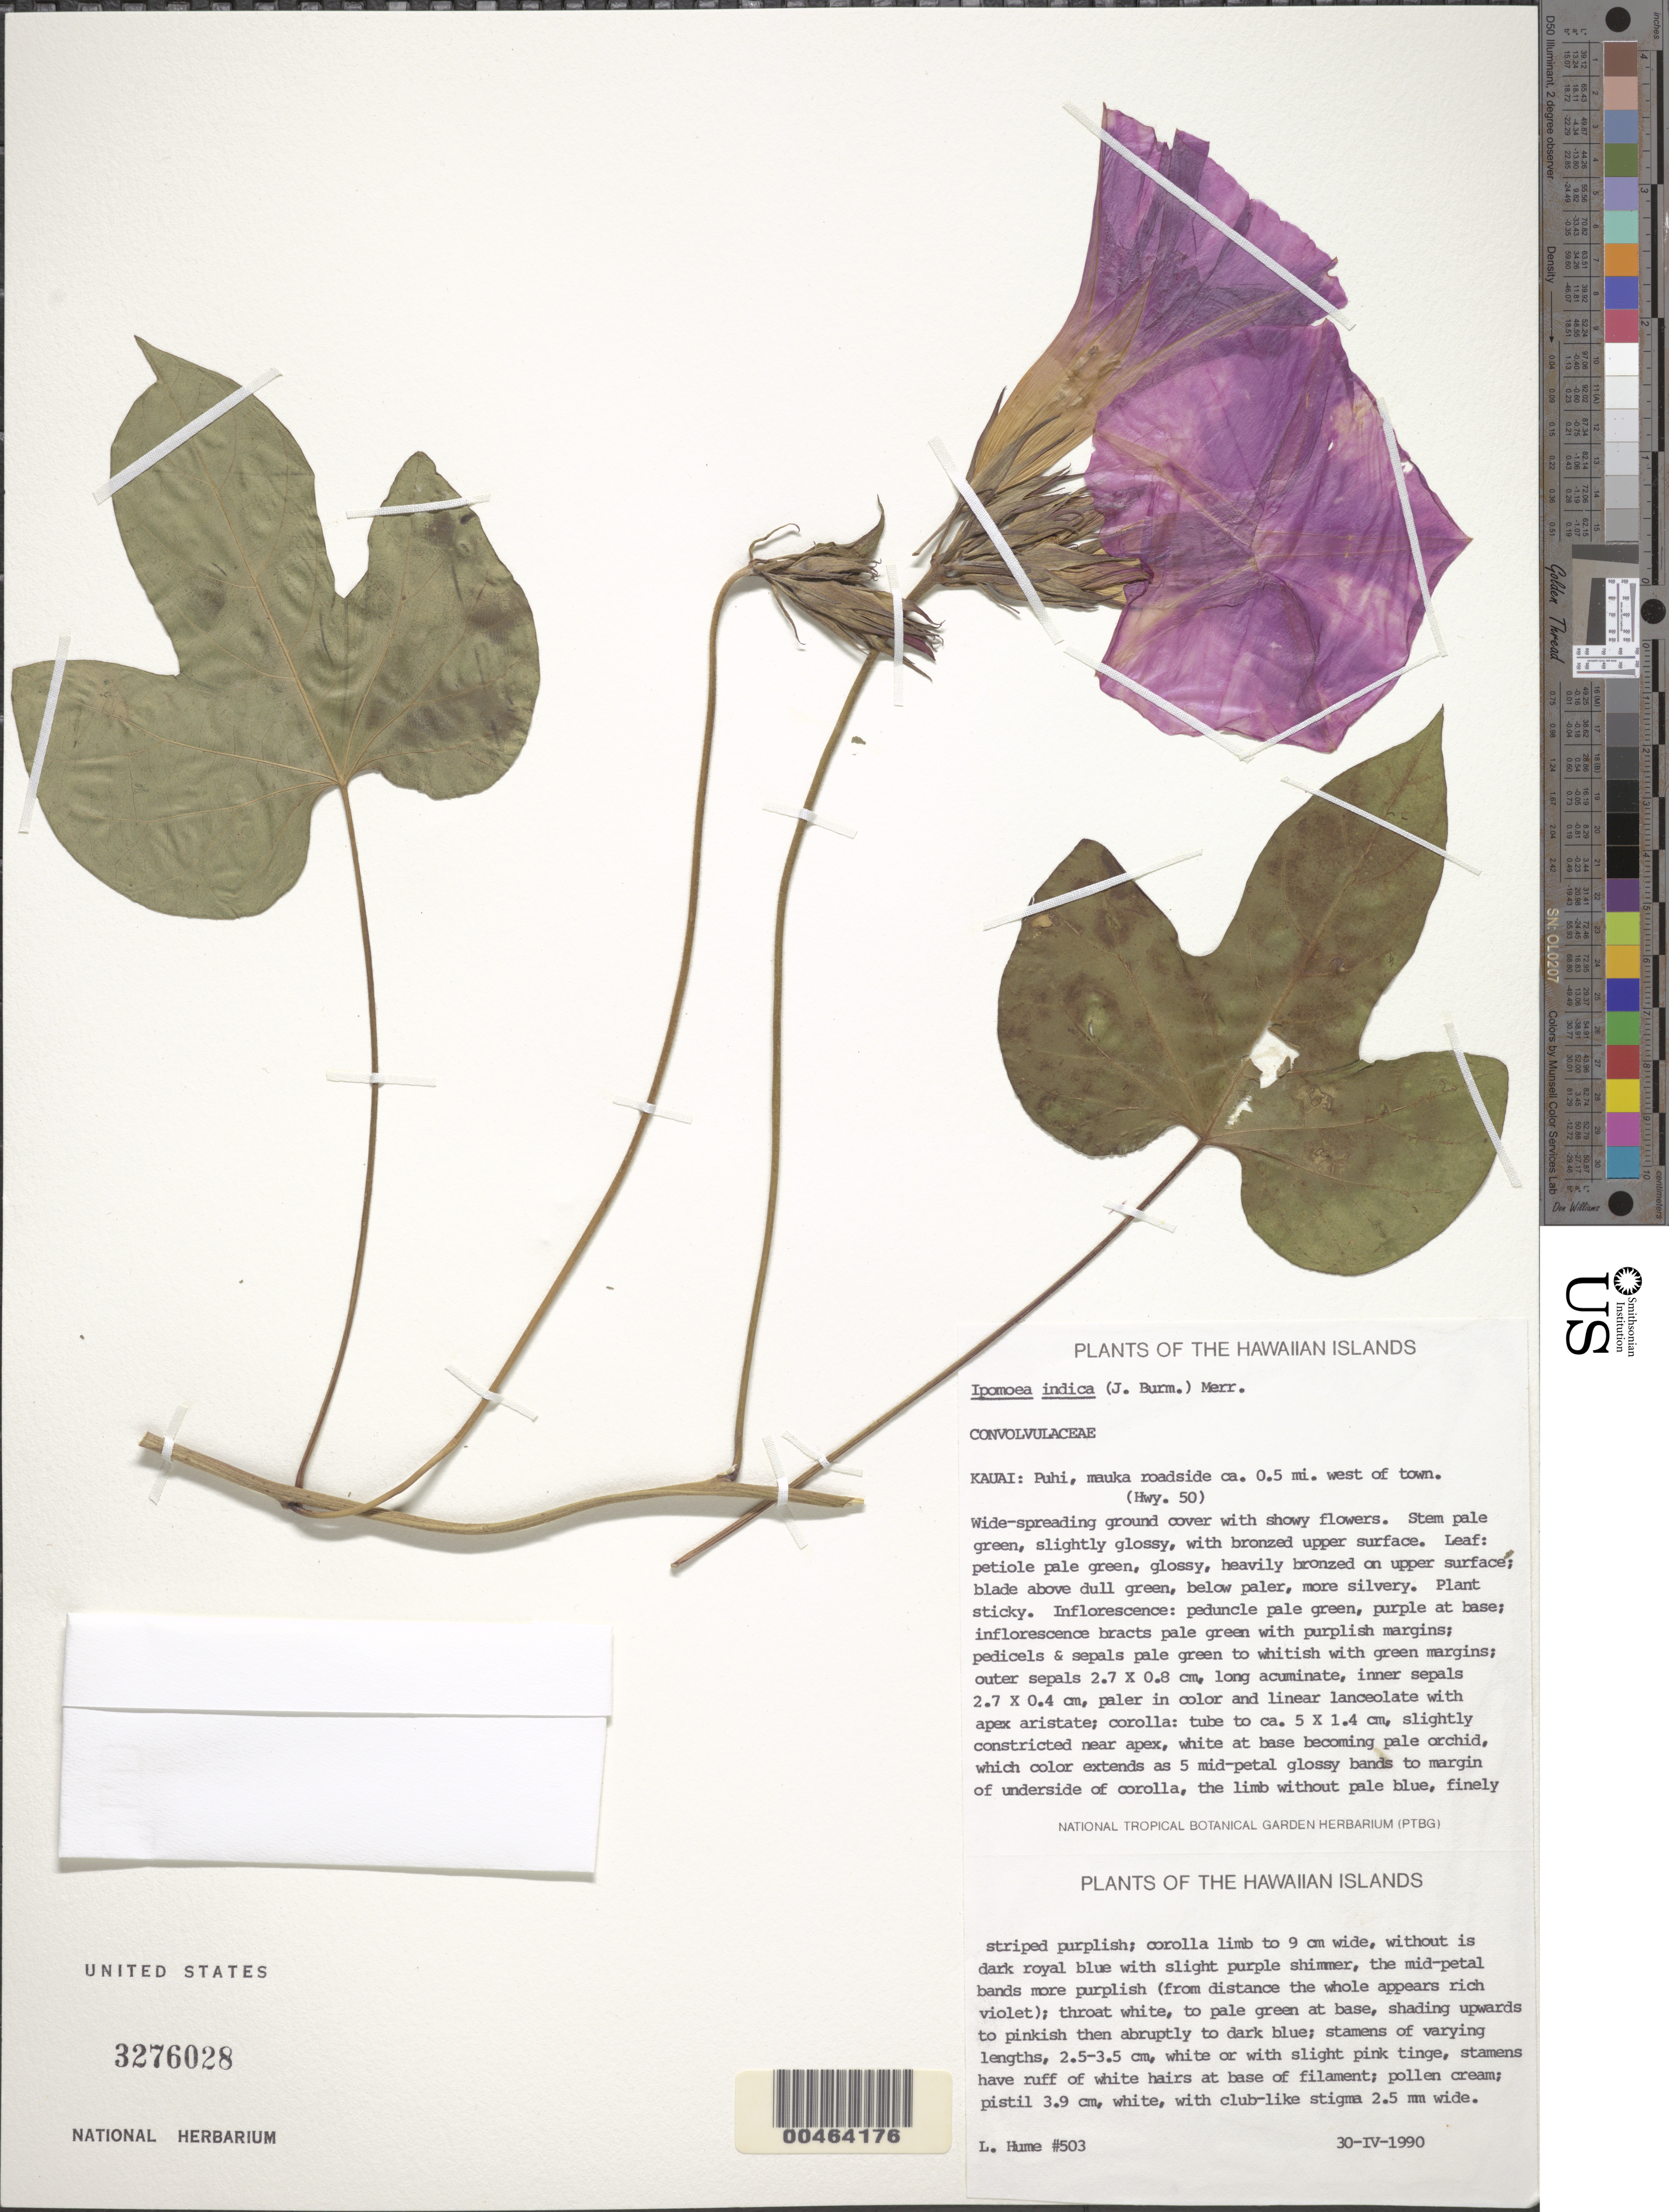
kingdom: Plantae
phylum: Tracheophyta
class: Magnoliopsida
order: Solanales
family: Convolvulaceae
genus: Ipomoea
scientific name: Ipomoea indica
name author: (Burm.) Merr.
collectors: L. Hume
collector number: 503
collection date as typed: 30 Apr 1990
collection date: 1990-04-30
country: United States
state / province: Hawaii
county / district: Kauai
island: Kaua'i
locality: Puhi, mauka roadside ca. 0.5 mi. west of town (Hwy. 50)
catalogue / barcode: US 3276028